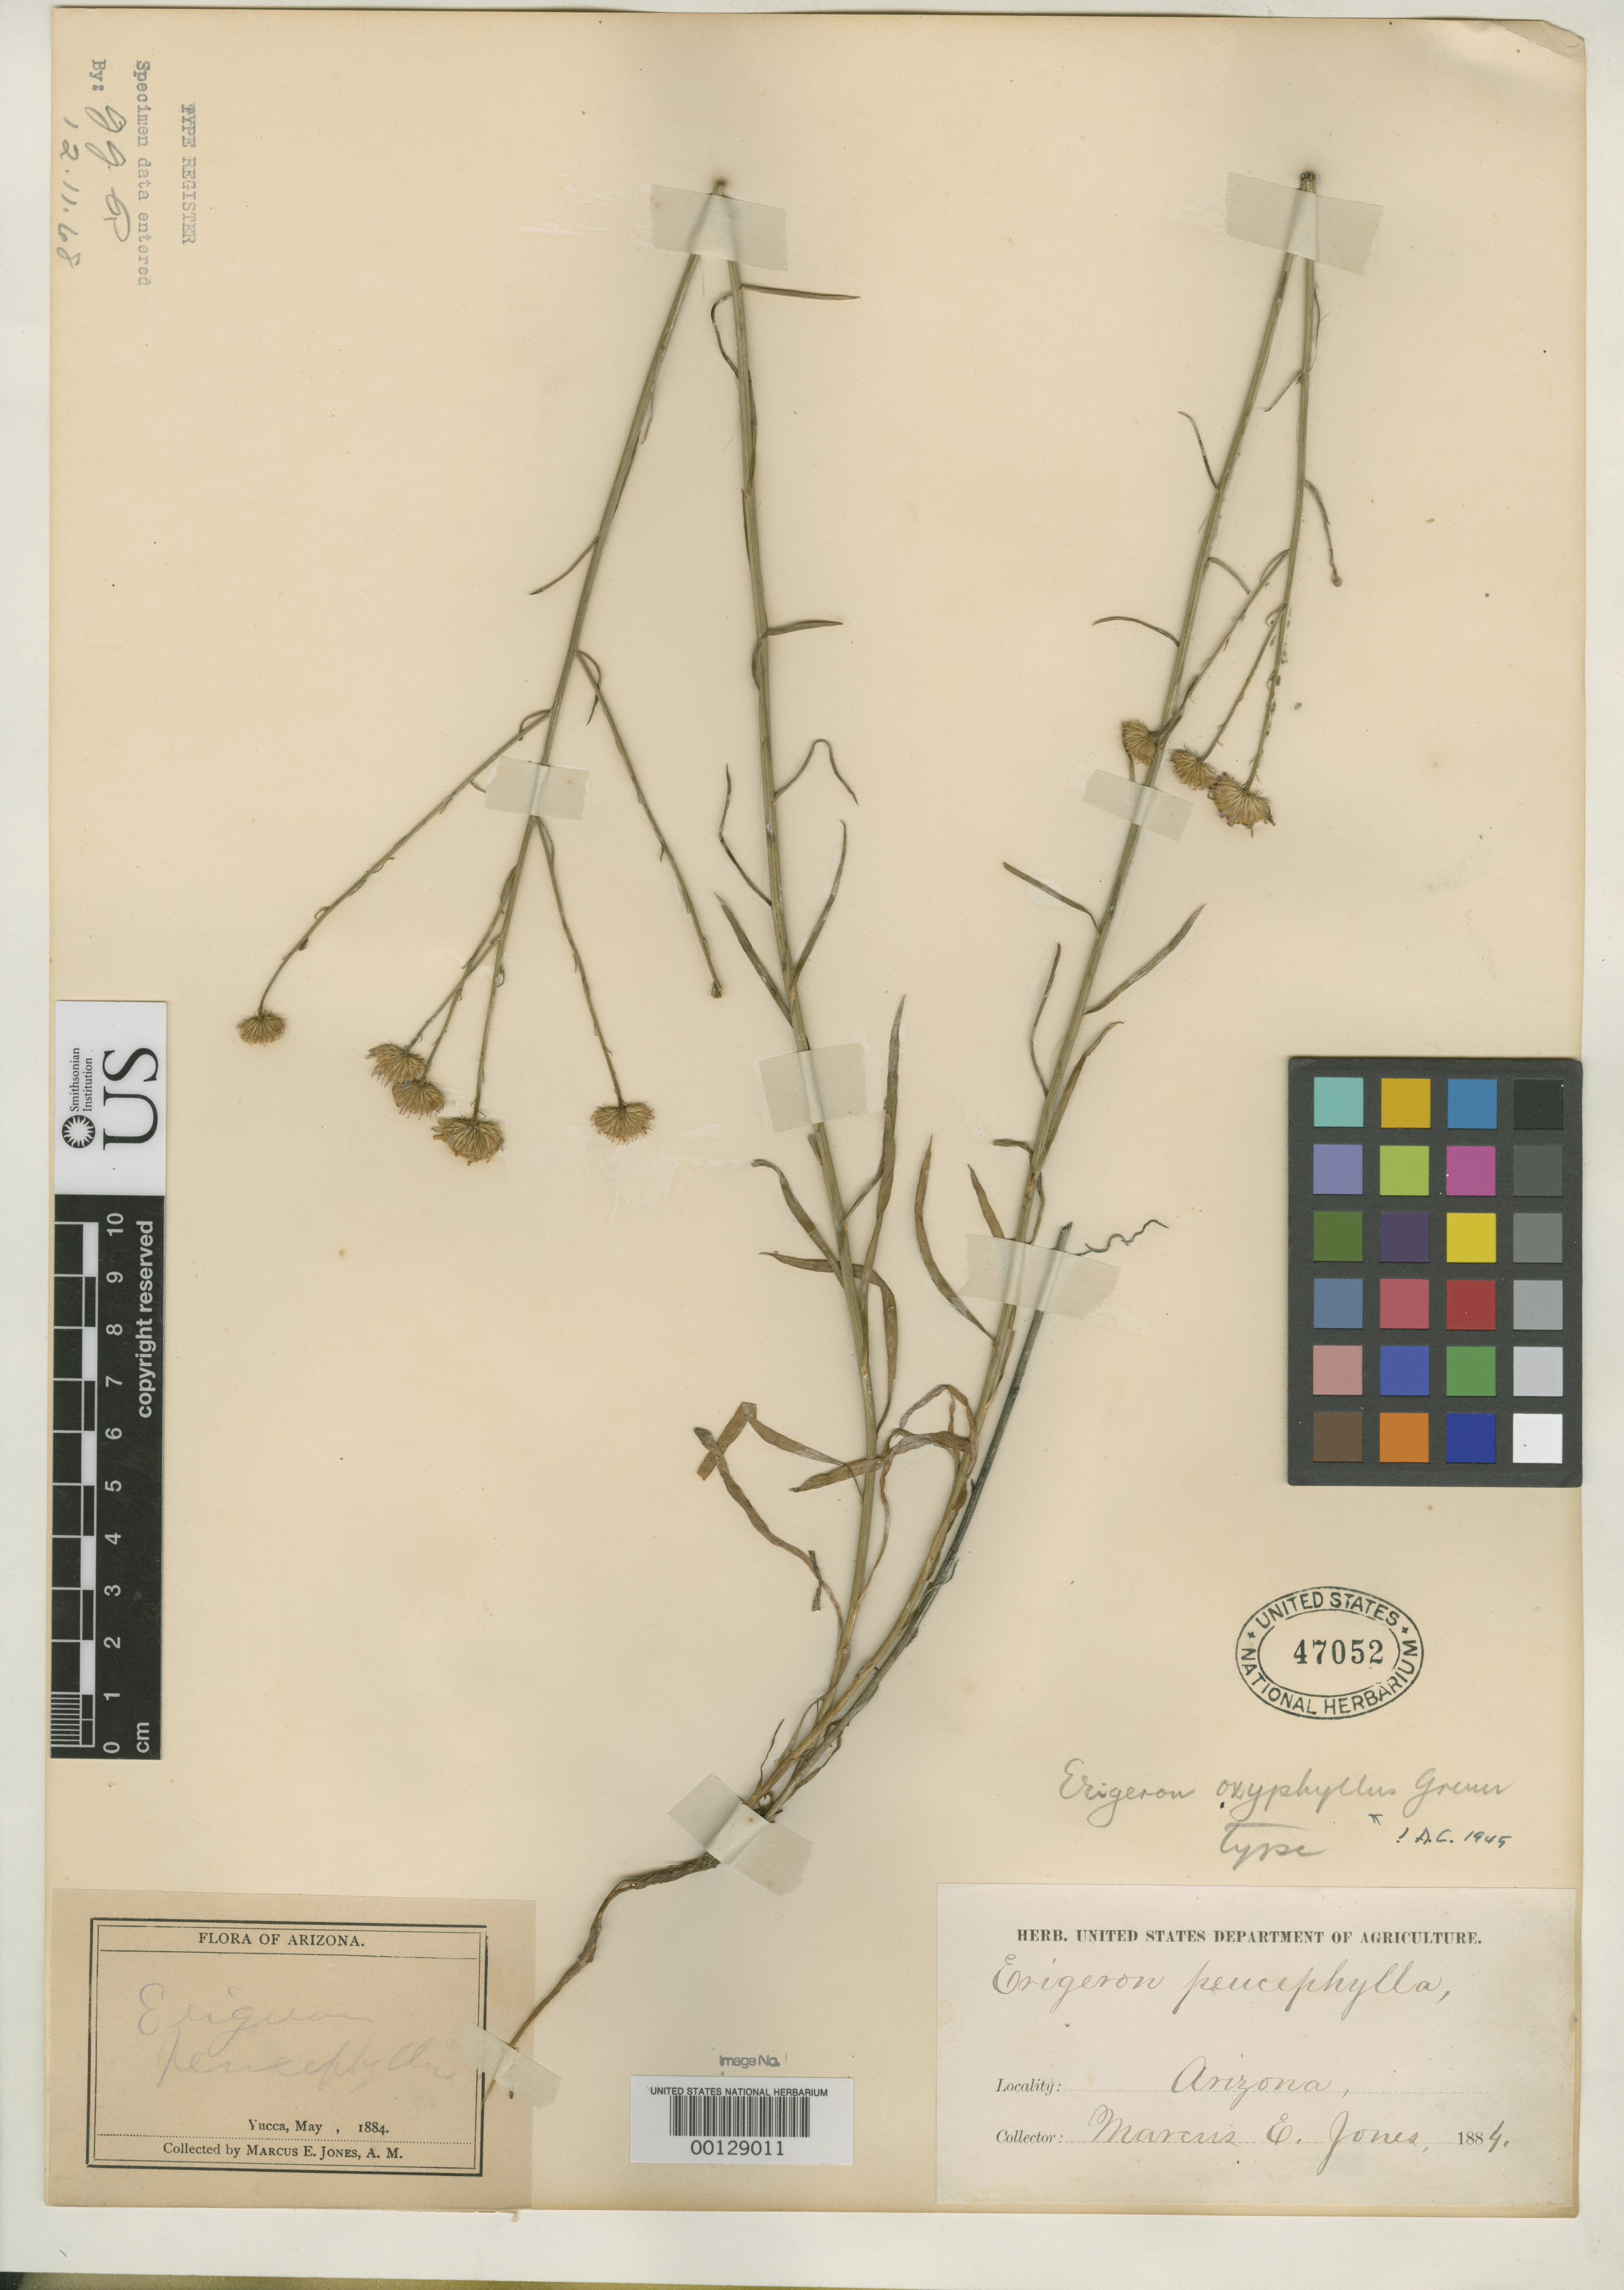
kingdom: Plantae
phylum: Tracheophyta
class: Magnoliopsida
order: Asterales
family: Asteraceae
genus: Erigeron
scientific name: Erigeron oxyphyllus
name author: Greene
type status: Type Collection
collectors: M. E. Jones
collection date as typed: May 1884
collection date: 1884-05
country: United States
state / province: Arizona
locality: Yucca.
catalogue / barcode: US 47052